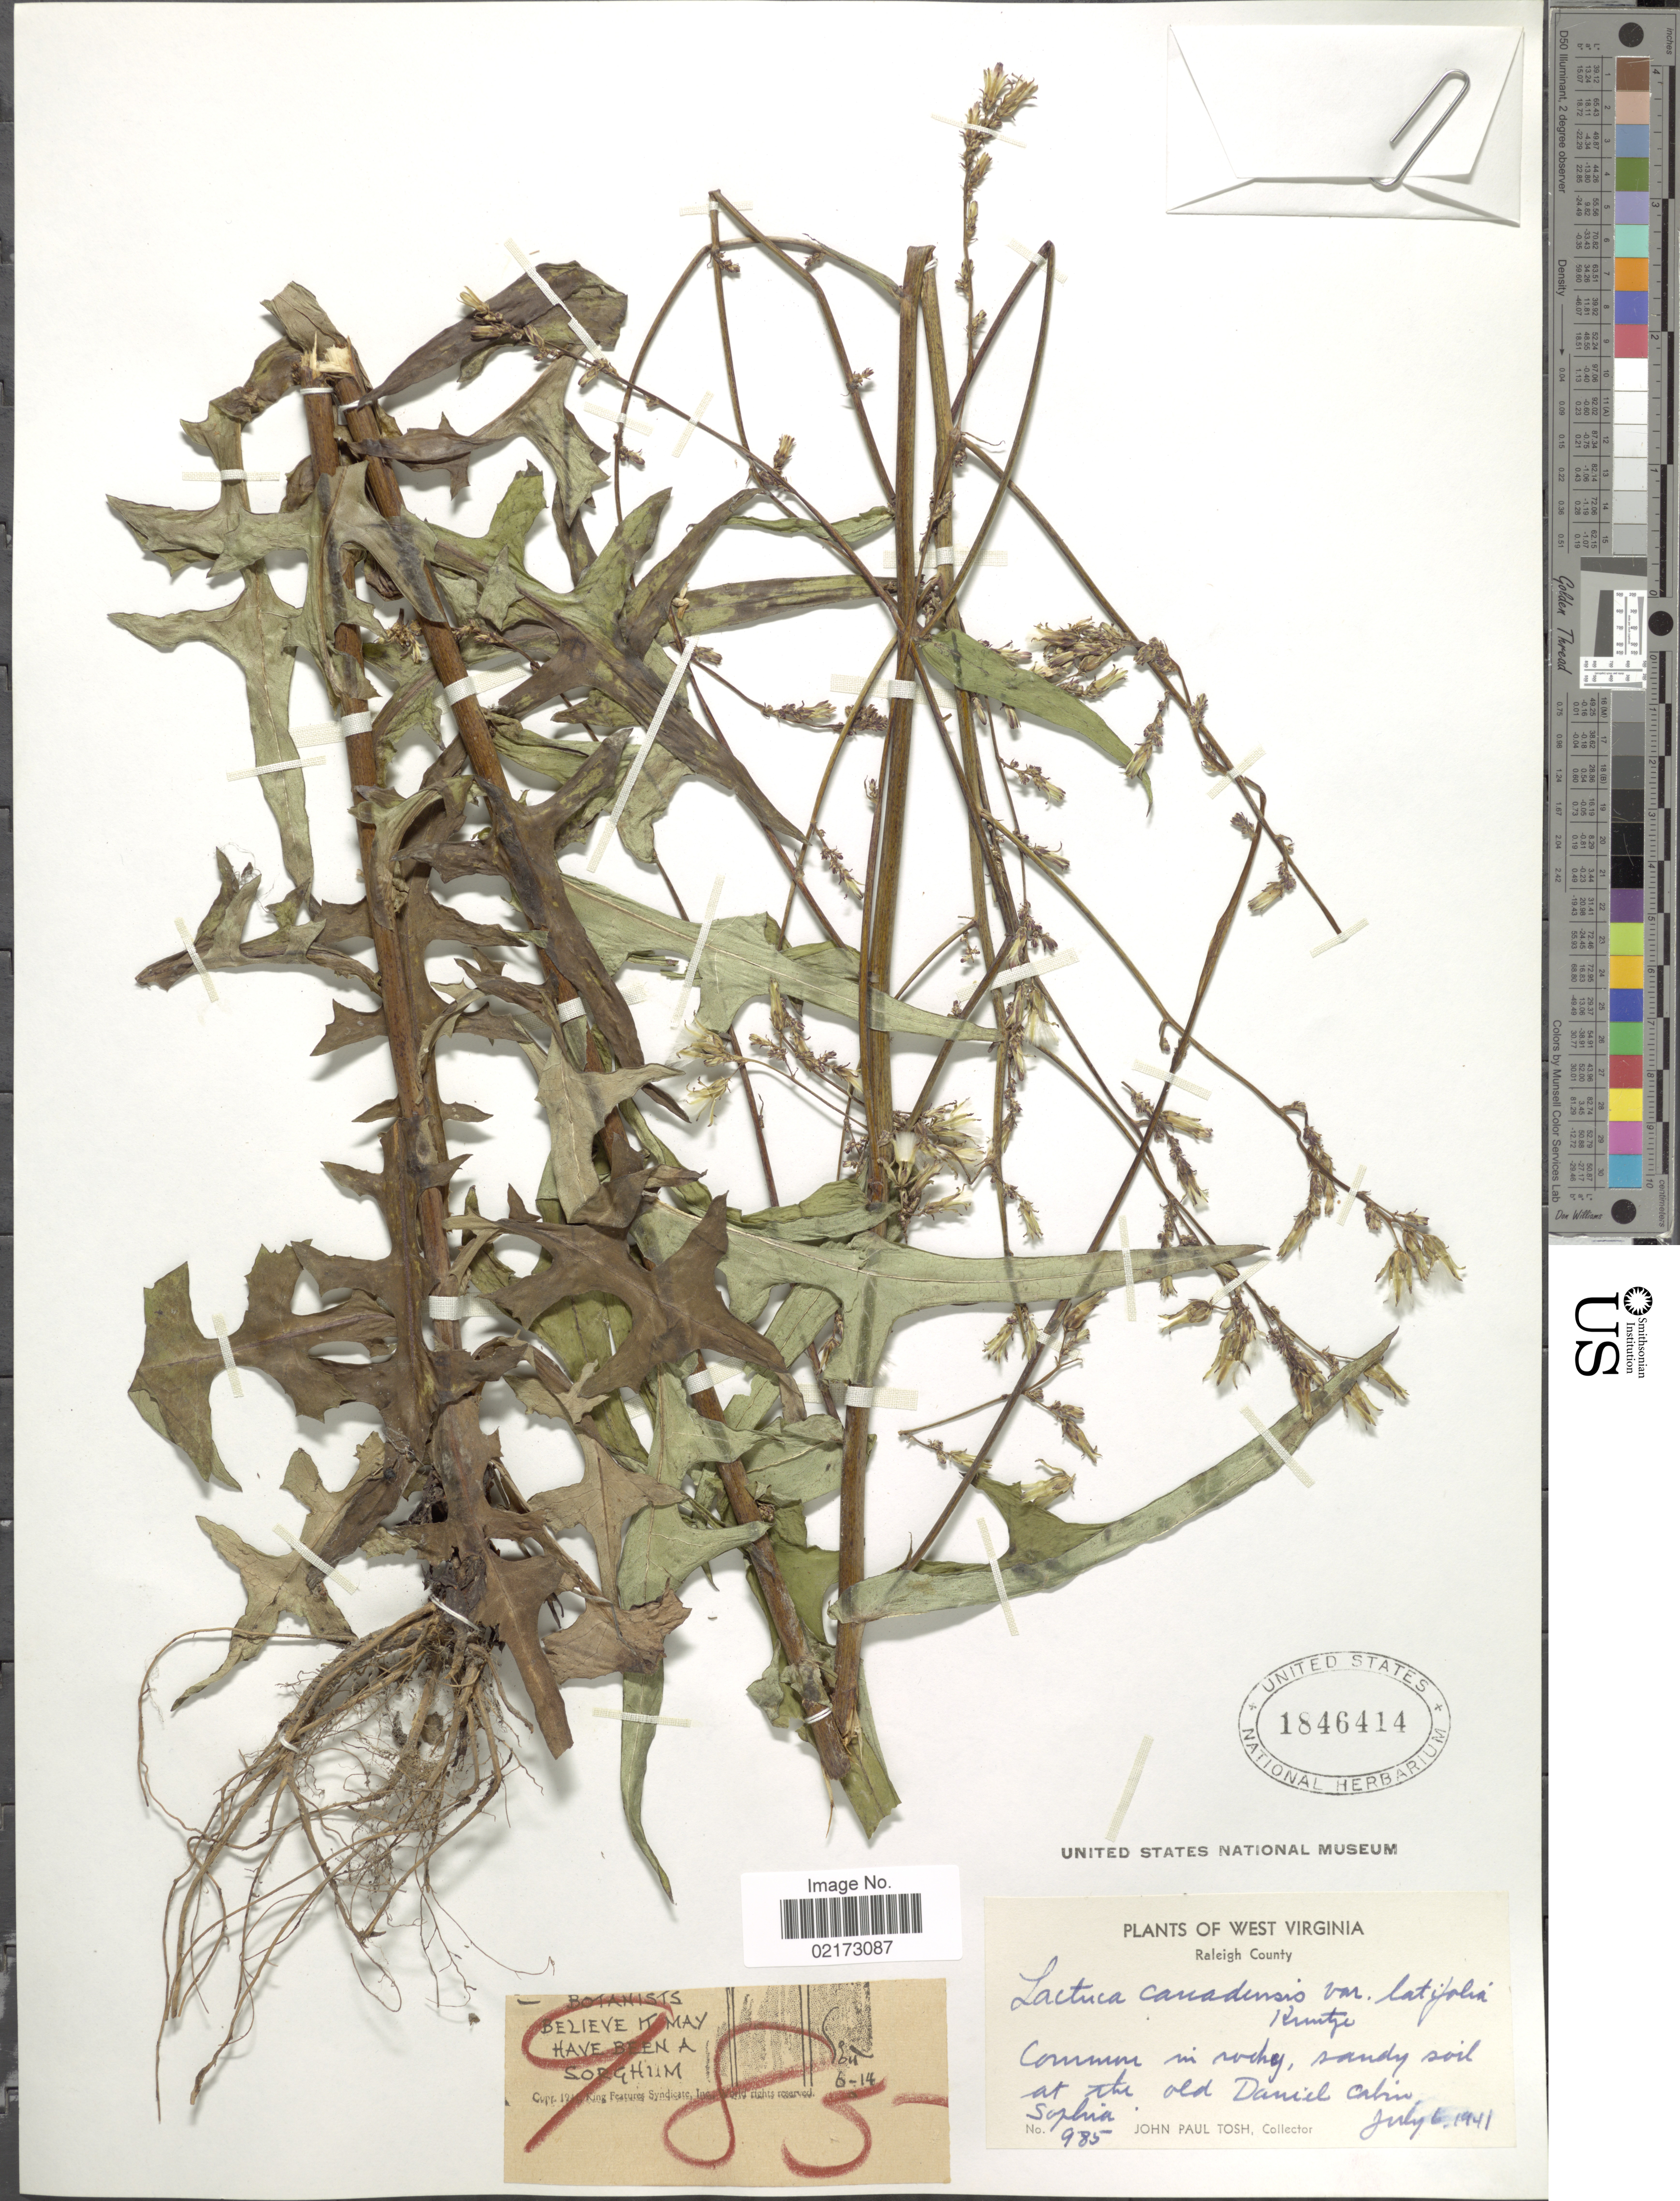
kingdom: Plantae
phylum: Tracheophyta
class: Magnoliopsida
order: Asterales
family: Asteraceae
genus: Lactuca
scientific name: Lactuca canadensis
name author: L.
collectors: J. Tosh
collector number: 985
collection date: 1941-07-06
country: United States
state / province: West Virginia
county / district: Raleigh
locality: Raleigh County, at the Old Daniel Cabin Sophia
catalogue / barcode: US 1846414